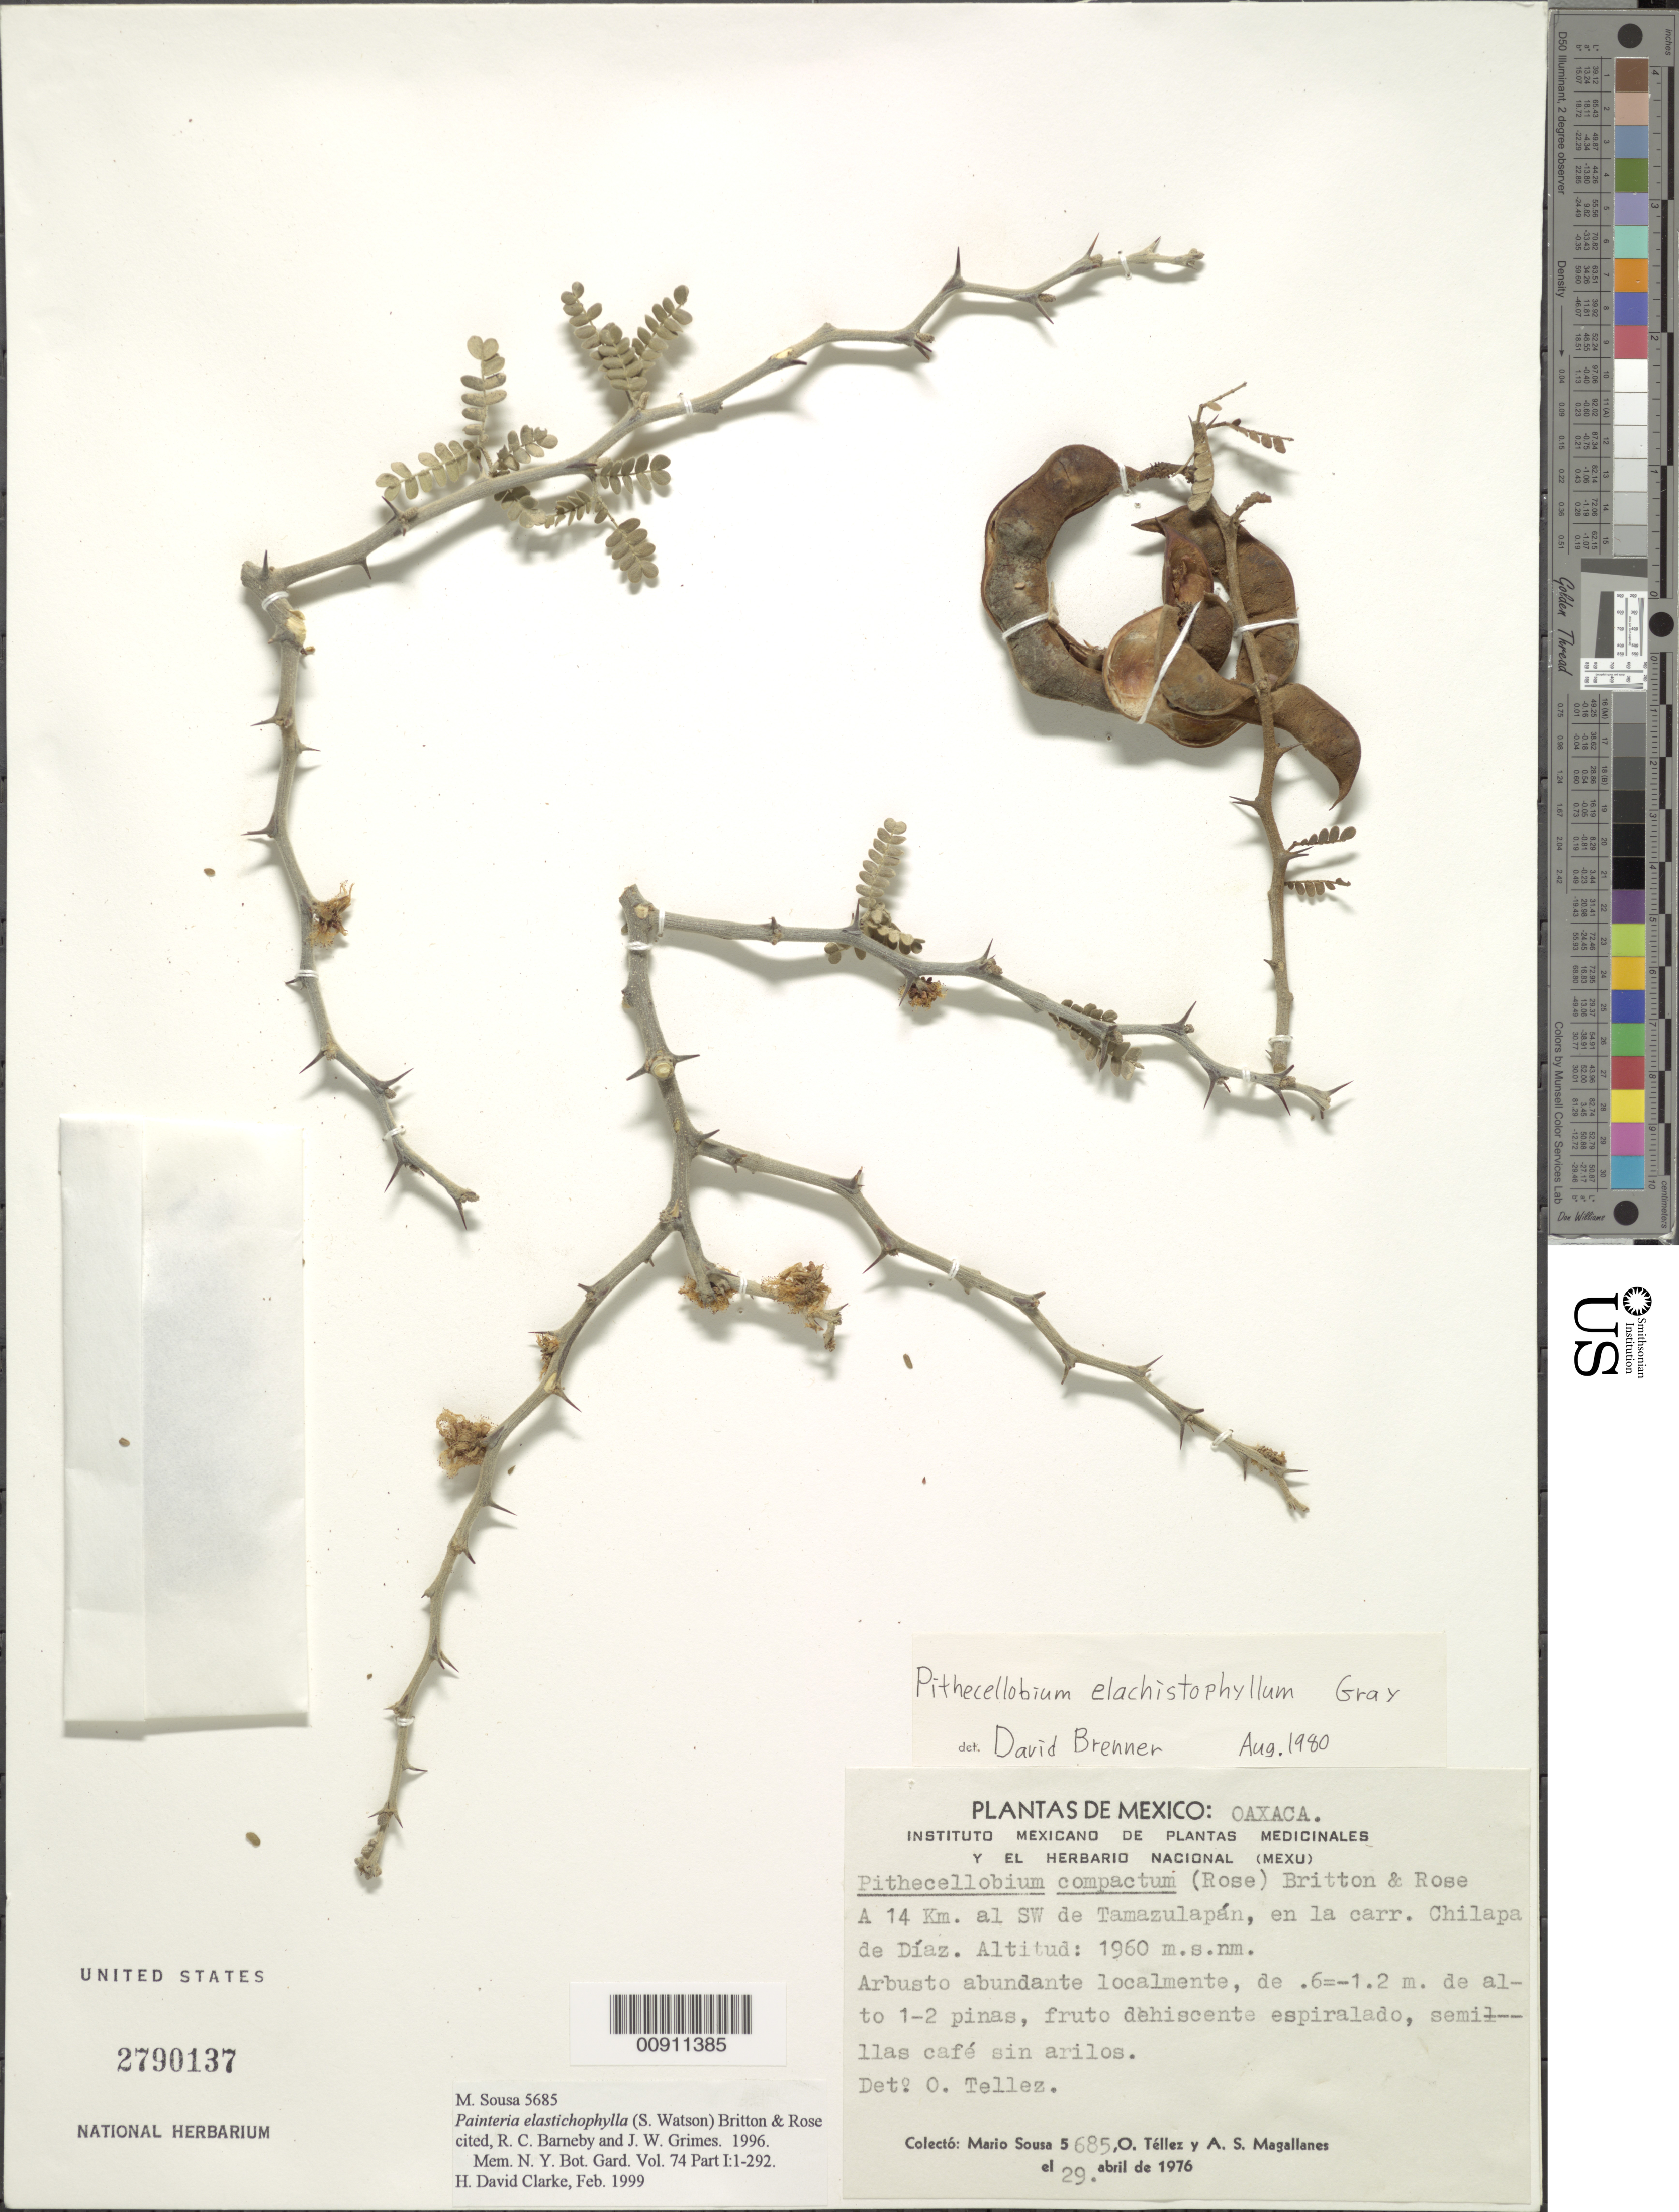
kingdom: Plantae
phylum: Tracheophyta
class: Magnoliopsida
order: Fabales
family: Fabaceae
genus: Painteria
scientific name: Painteria elachistophylla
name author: (A. Gray ex S. Watson) Britton & Rose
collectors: M. Sousa S., O. Téllez V. & A. Magallanes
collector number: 5685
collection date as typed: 29 Apr 1976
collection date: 1976-04-29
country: Mexico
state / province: Oaxaca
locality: A 14 km. al SW de Tamazulapán, en la carretera Chilapa de Díaz.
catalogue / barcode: US 2790137